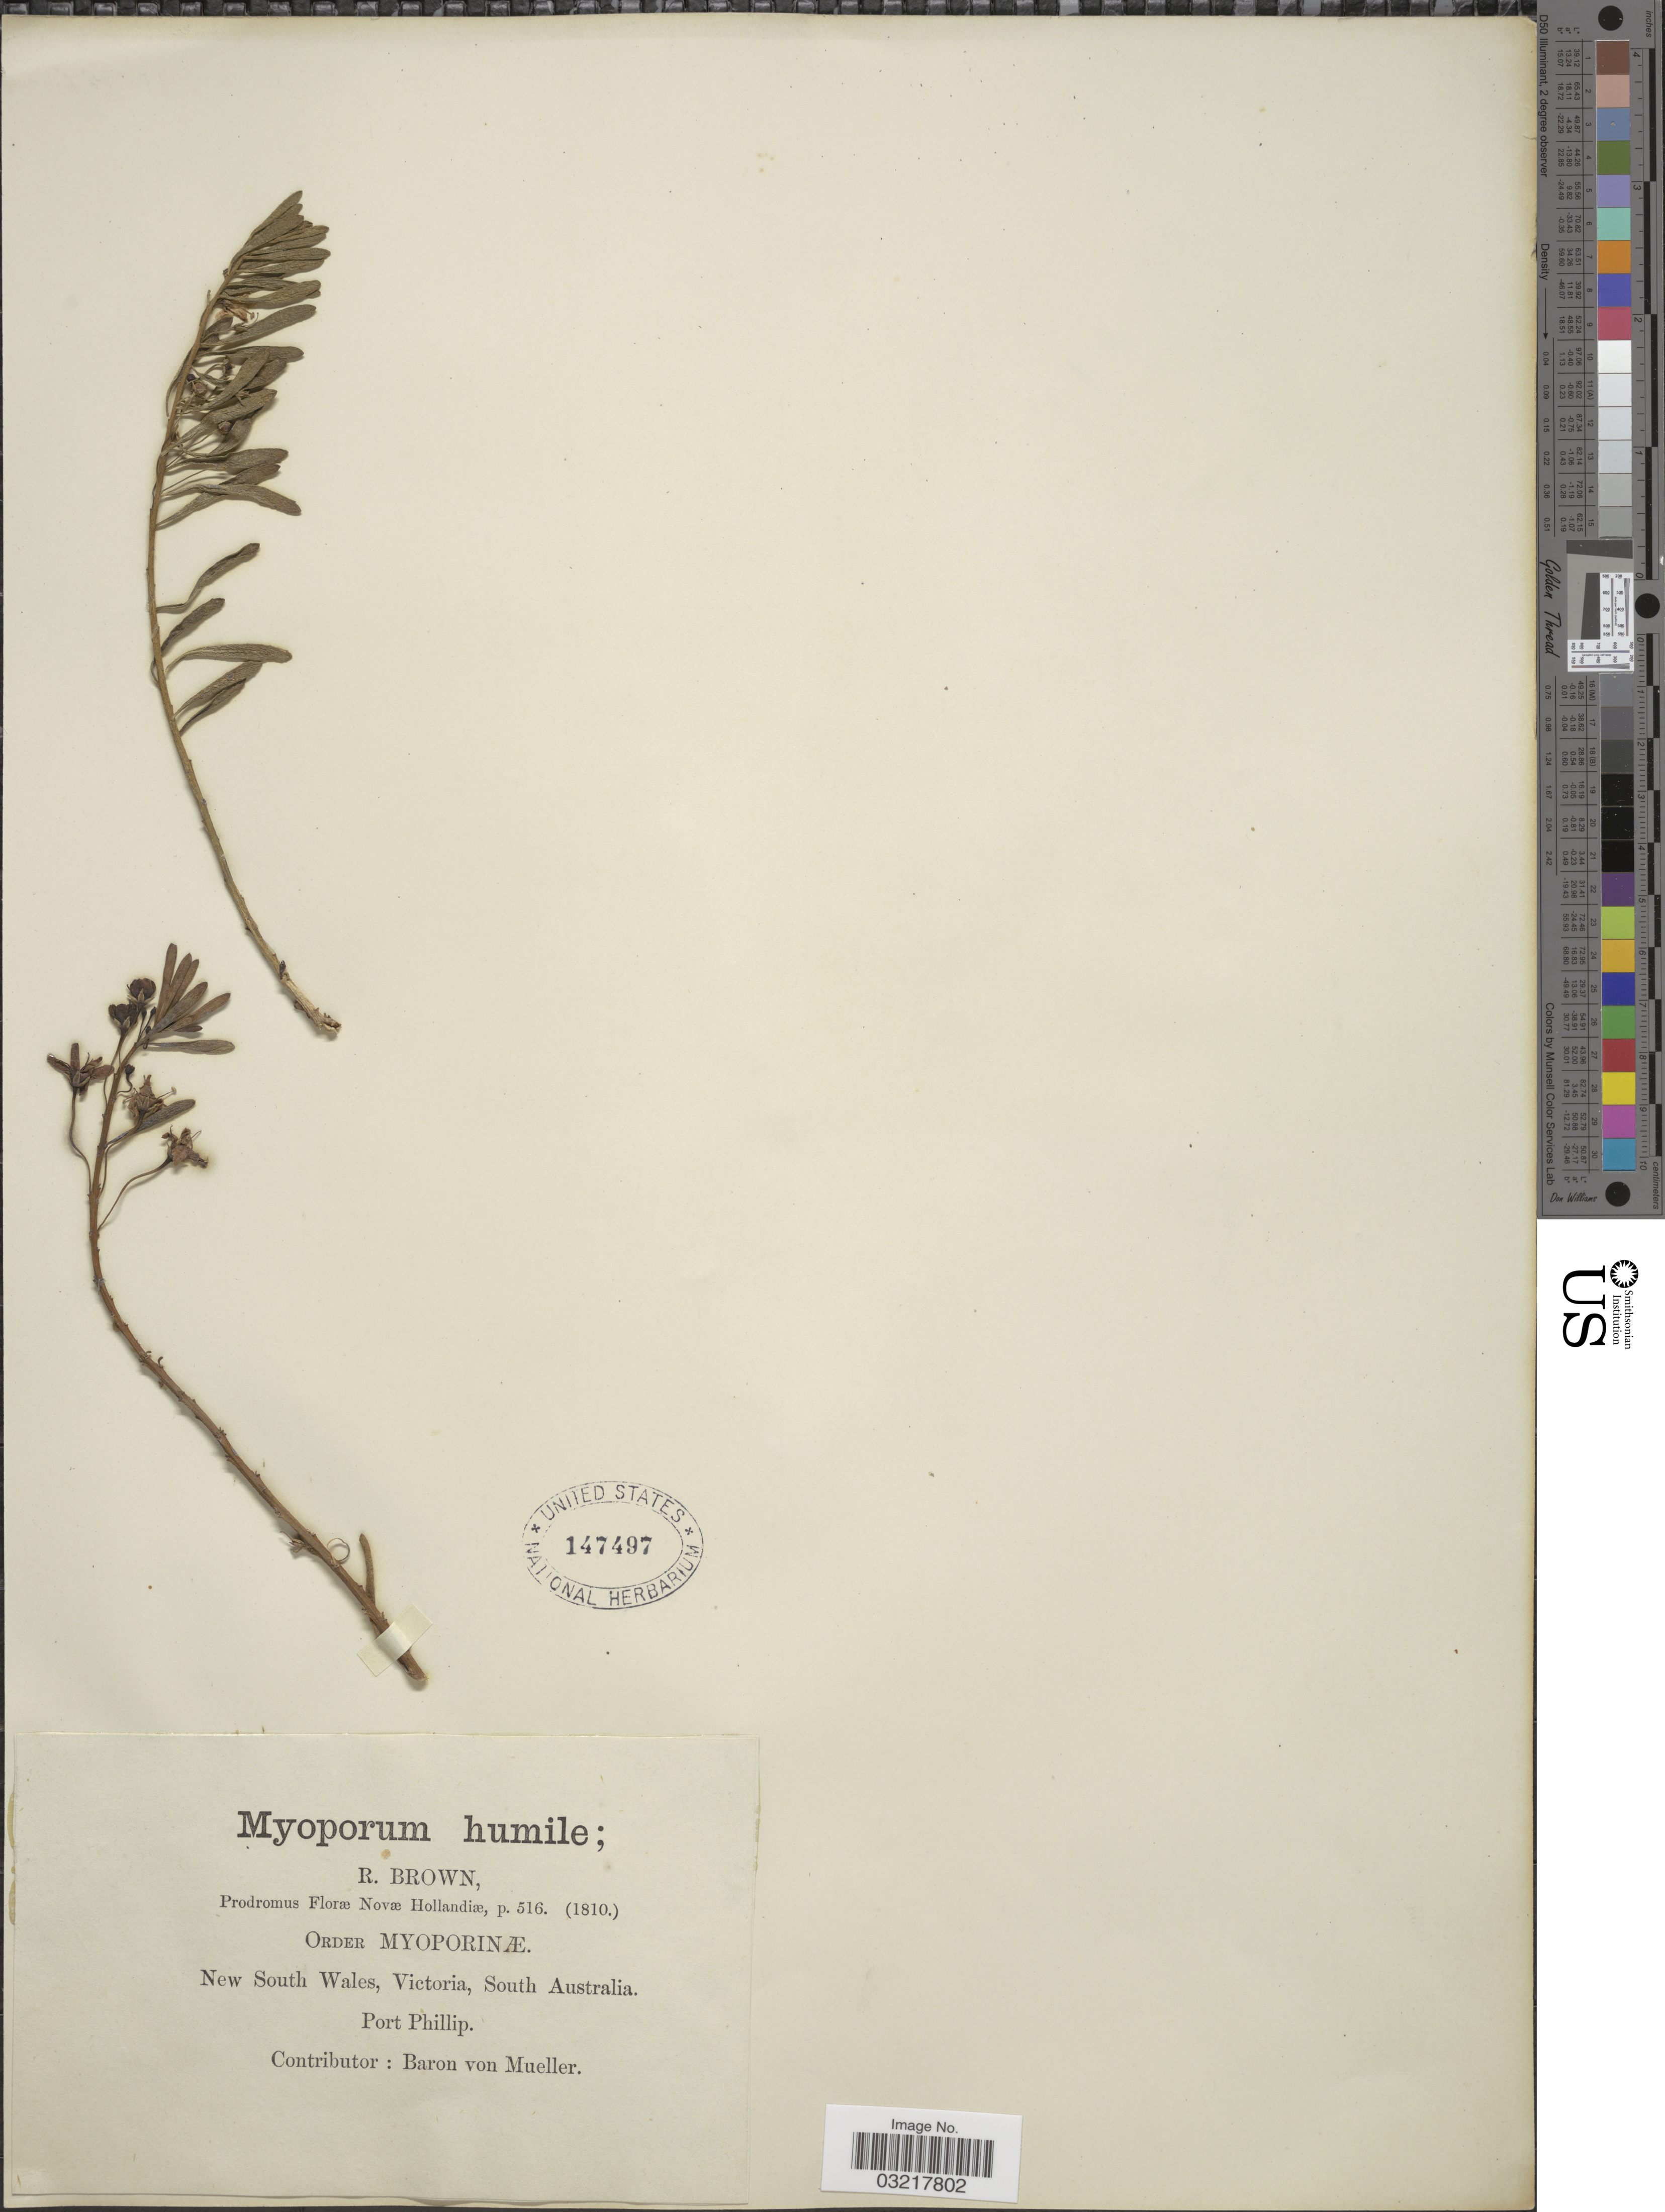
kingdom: Plantae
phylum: Tracheophyta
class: Magnoliopsida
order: Lamiales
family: Scrophulariaceae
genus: Myoporum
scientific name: Myoporum humile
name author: R. Br.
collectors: B. von Mueller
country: Australia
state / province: Victoria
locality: New South Wales, Victoria, South Australia. Port Phillip.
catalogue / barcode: US 147497